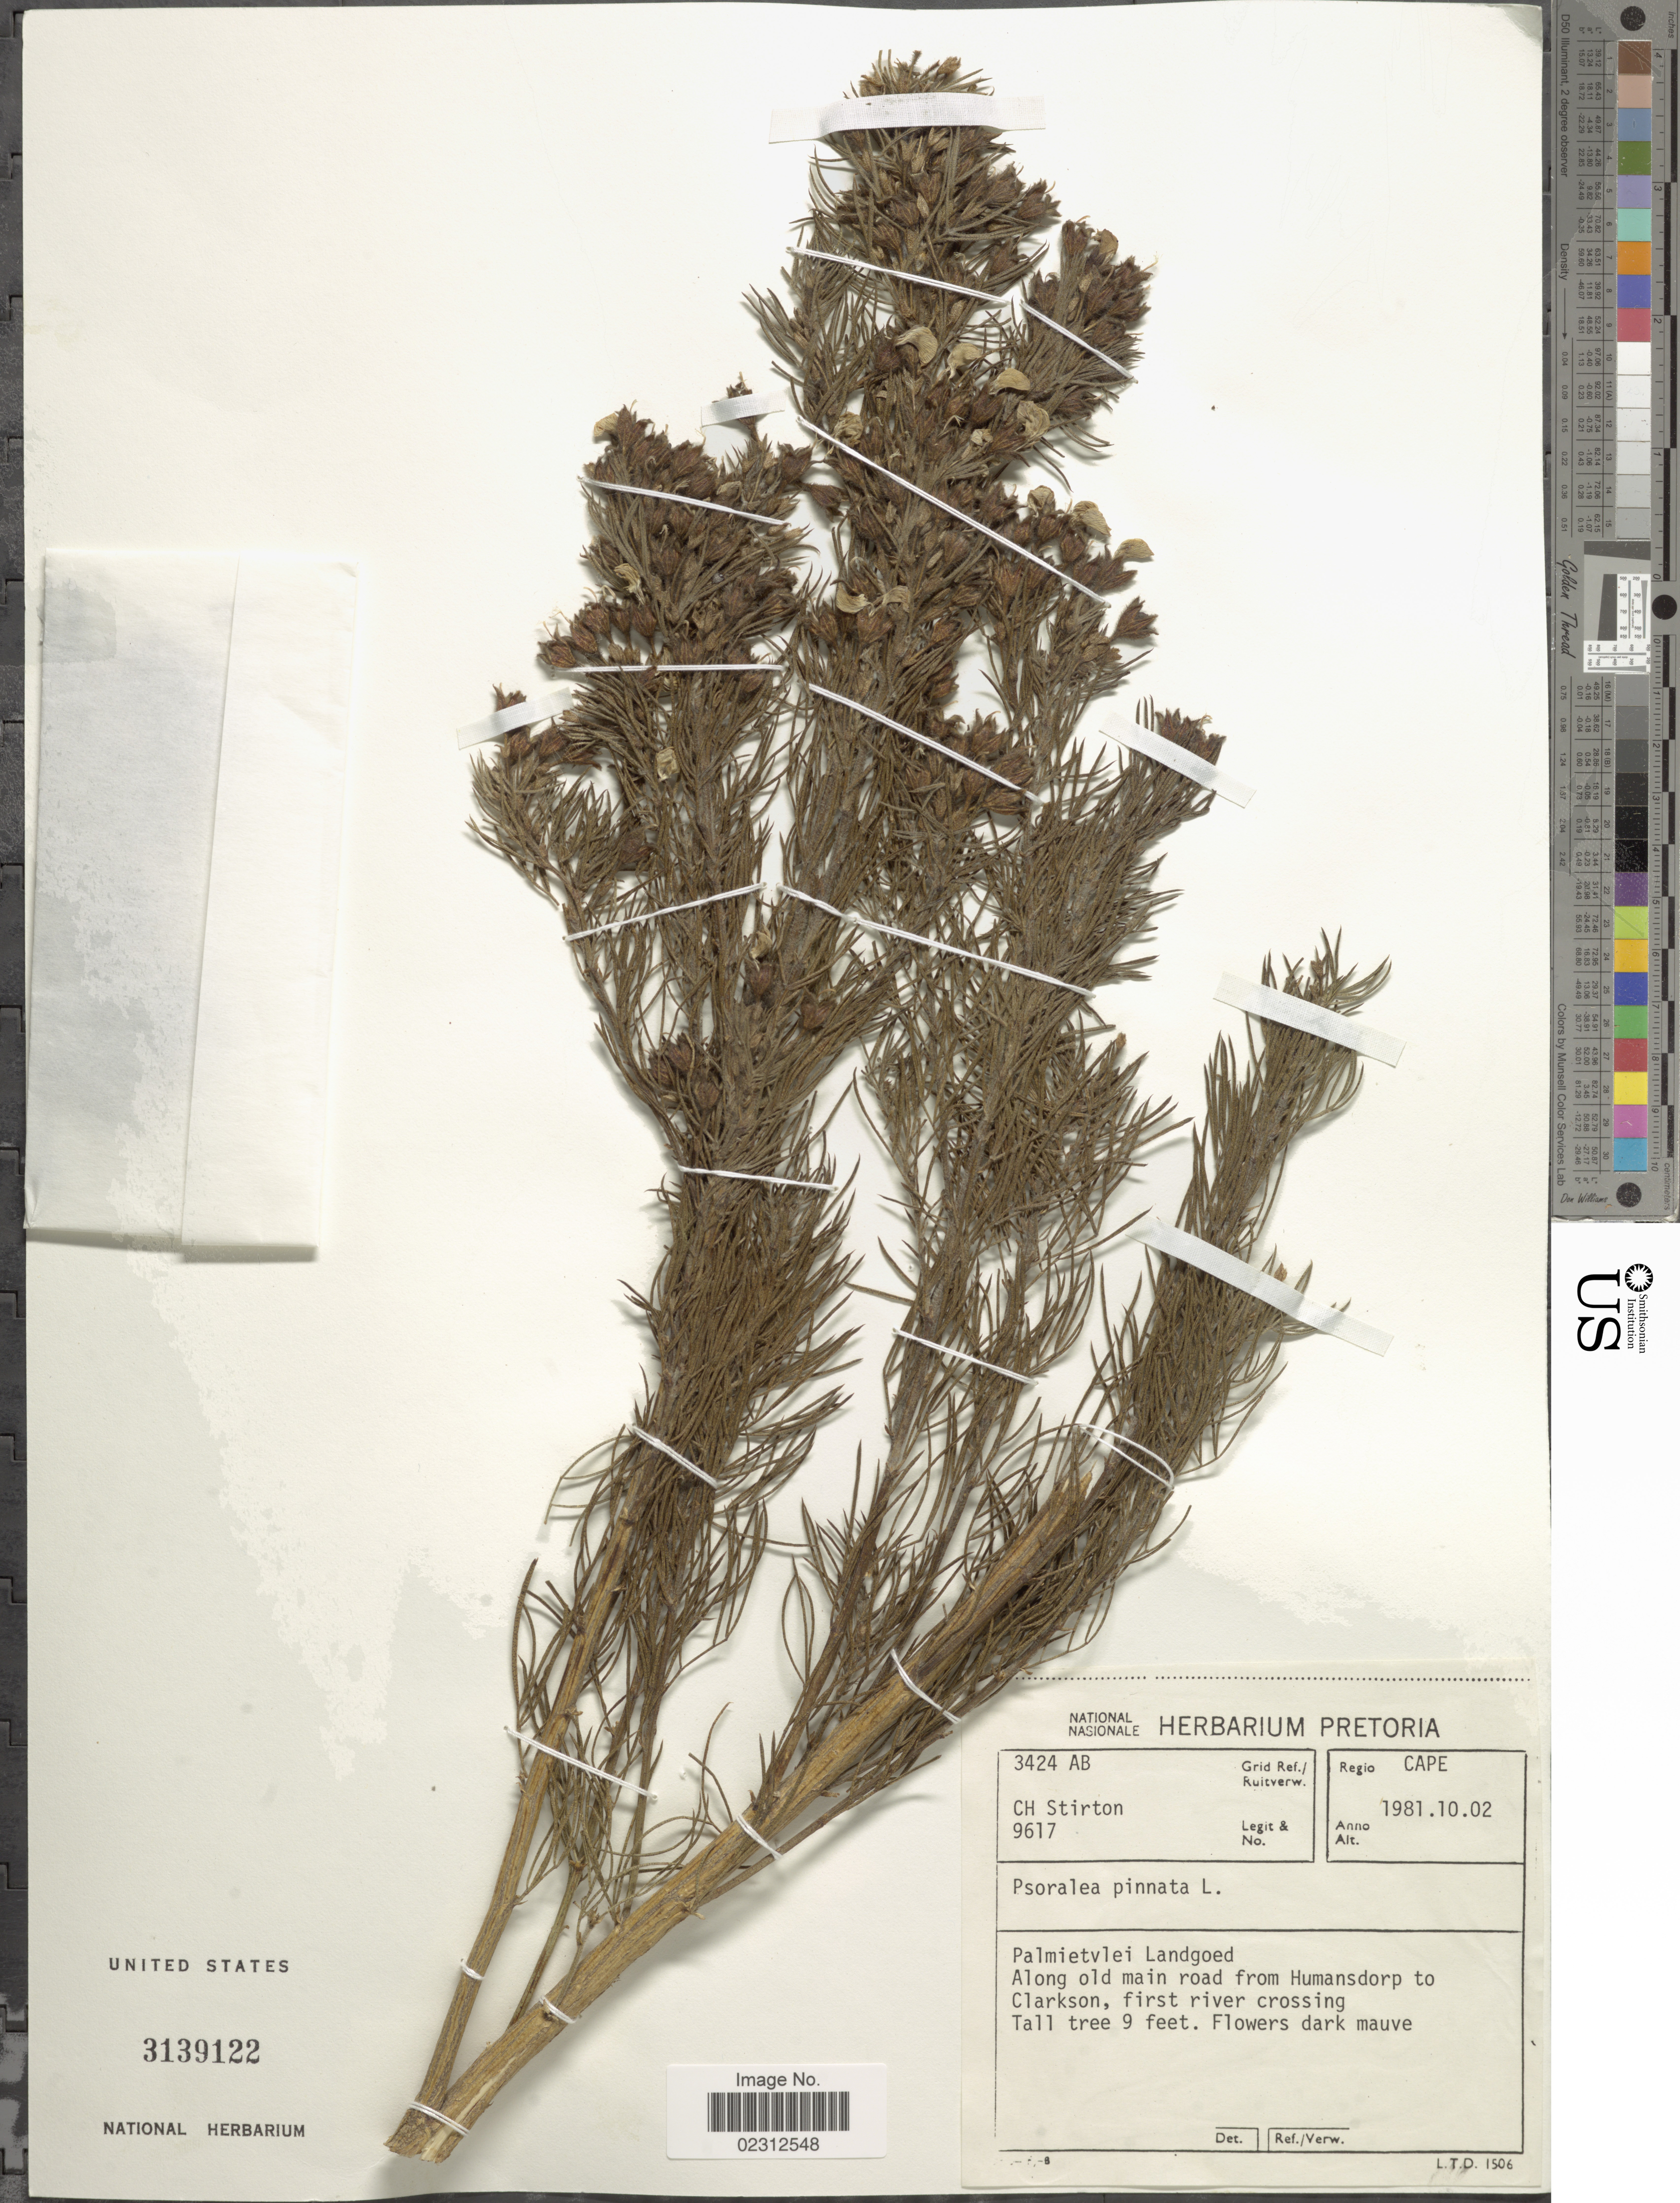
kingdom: Plantae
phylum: Tracheophyta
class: Magnoliopsida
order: Fabales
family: Fabaceae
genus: Psoralea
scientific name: Psoralea pinnata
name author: L.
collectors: C. H. Stirton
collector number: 9617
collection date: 1981-10-02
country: South Africa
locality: Cape, Palmietvlei Landgoed, along old main road from Humansdorp to Clarkson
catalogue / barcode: US 3139122